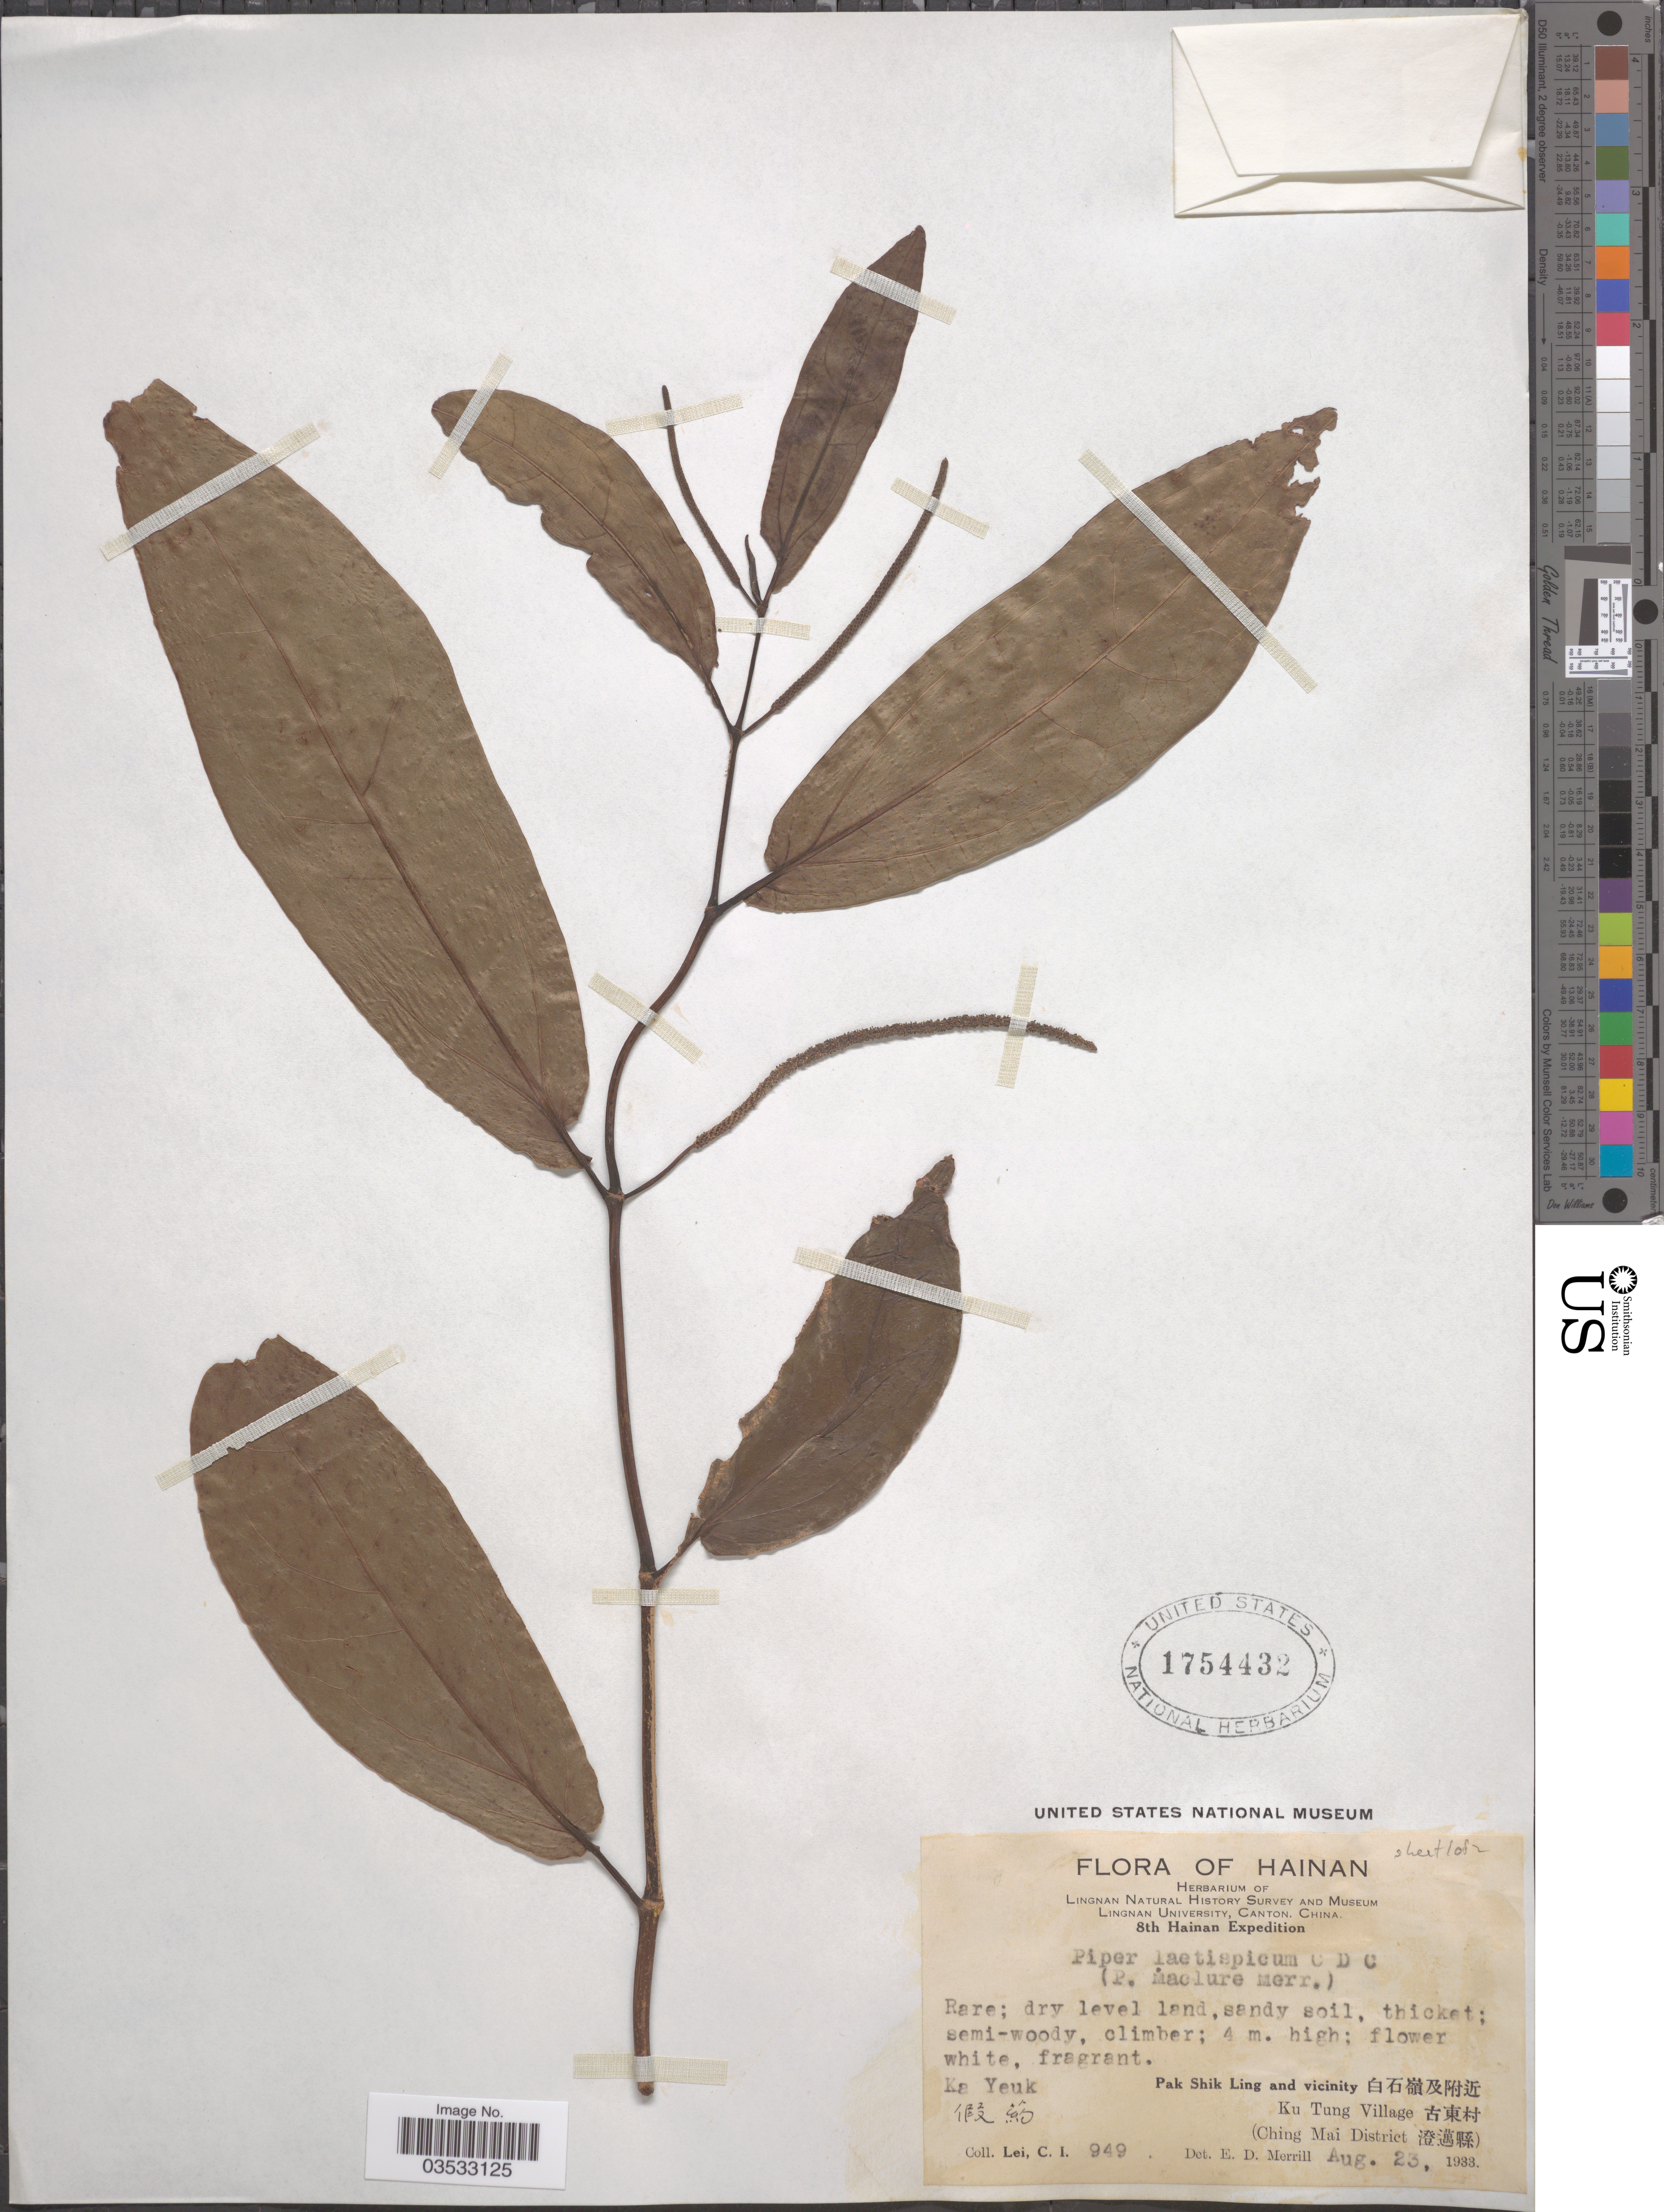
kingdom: Plantae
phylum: Tracheophyta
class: Magnoliopsida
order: Piperales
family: Piperaceae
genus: Piper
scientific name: Piper laetispicum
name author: C. DC.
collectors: C. I. Lei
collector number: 949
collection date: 1933-08-23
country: China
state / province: Hainan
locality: Ka Yeuk, Pak Shik Ling and vicinity X, Ku Tung Village X, (Ching Mai District X).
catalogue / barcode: US 1754432